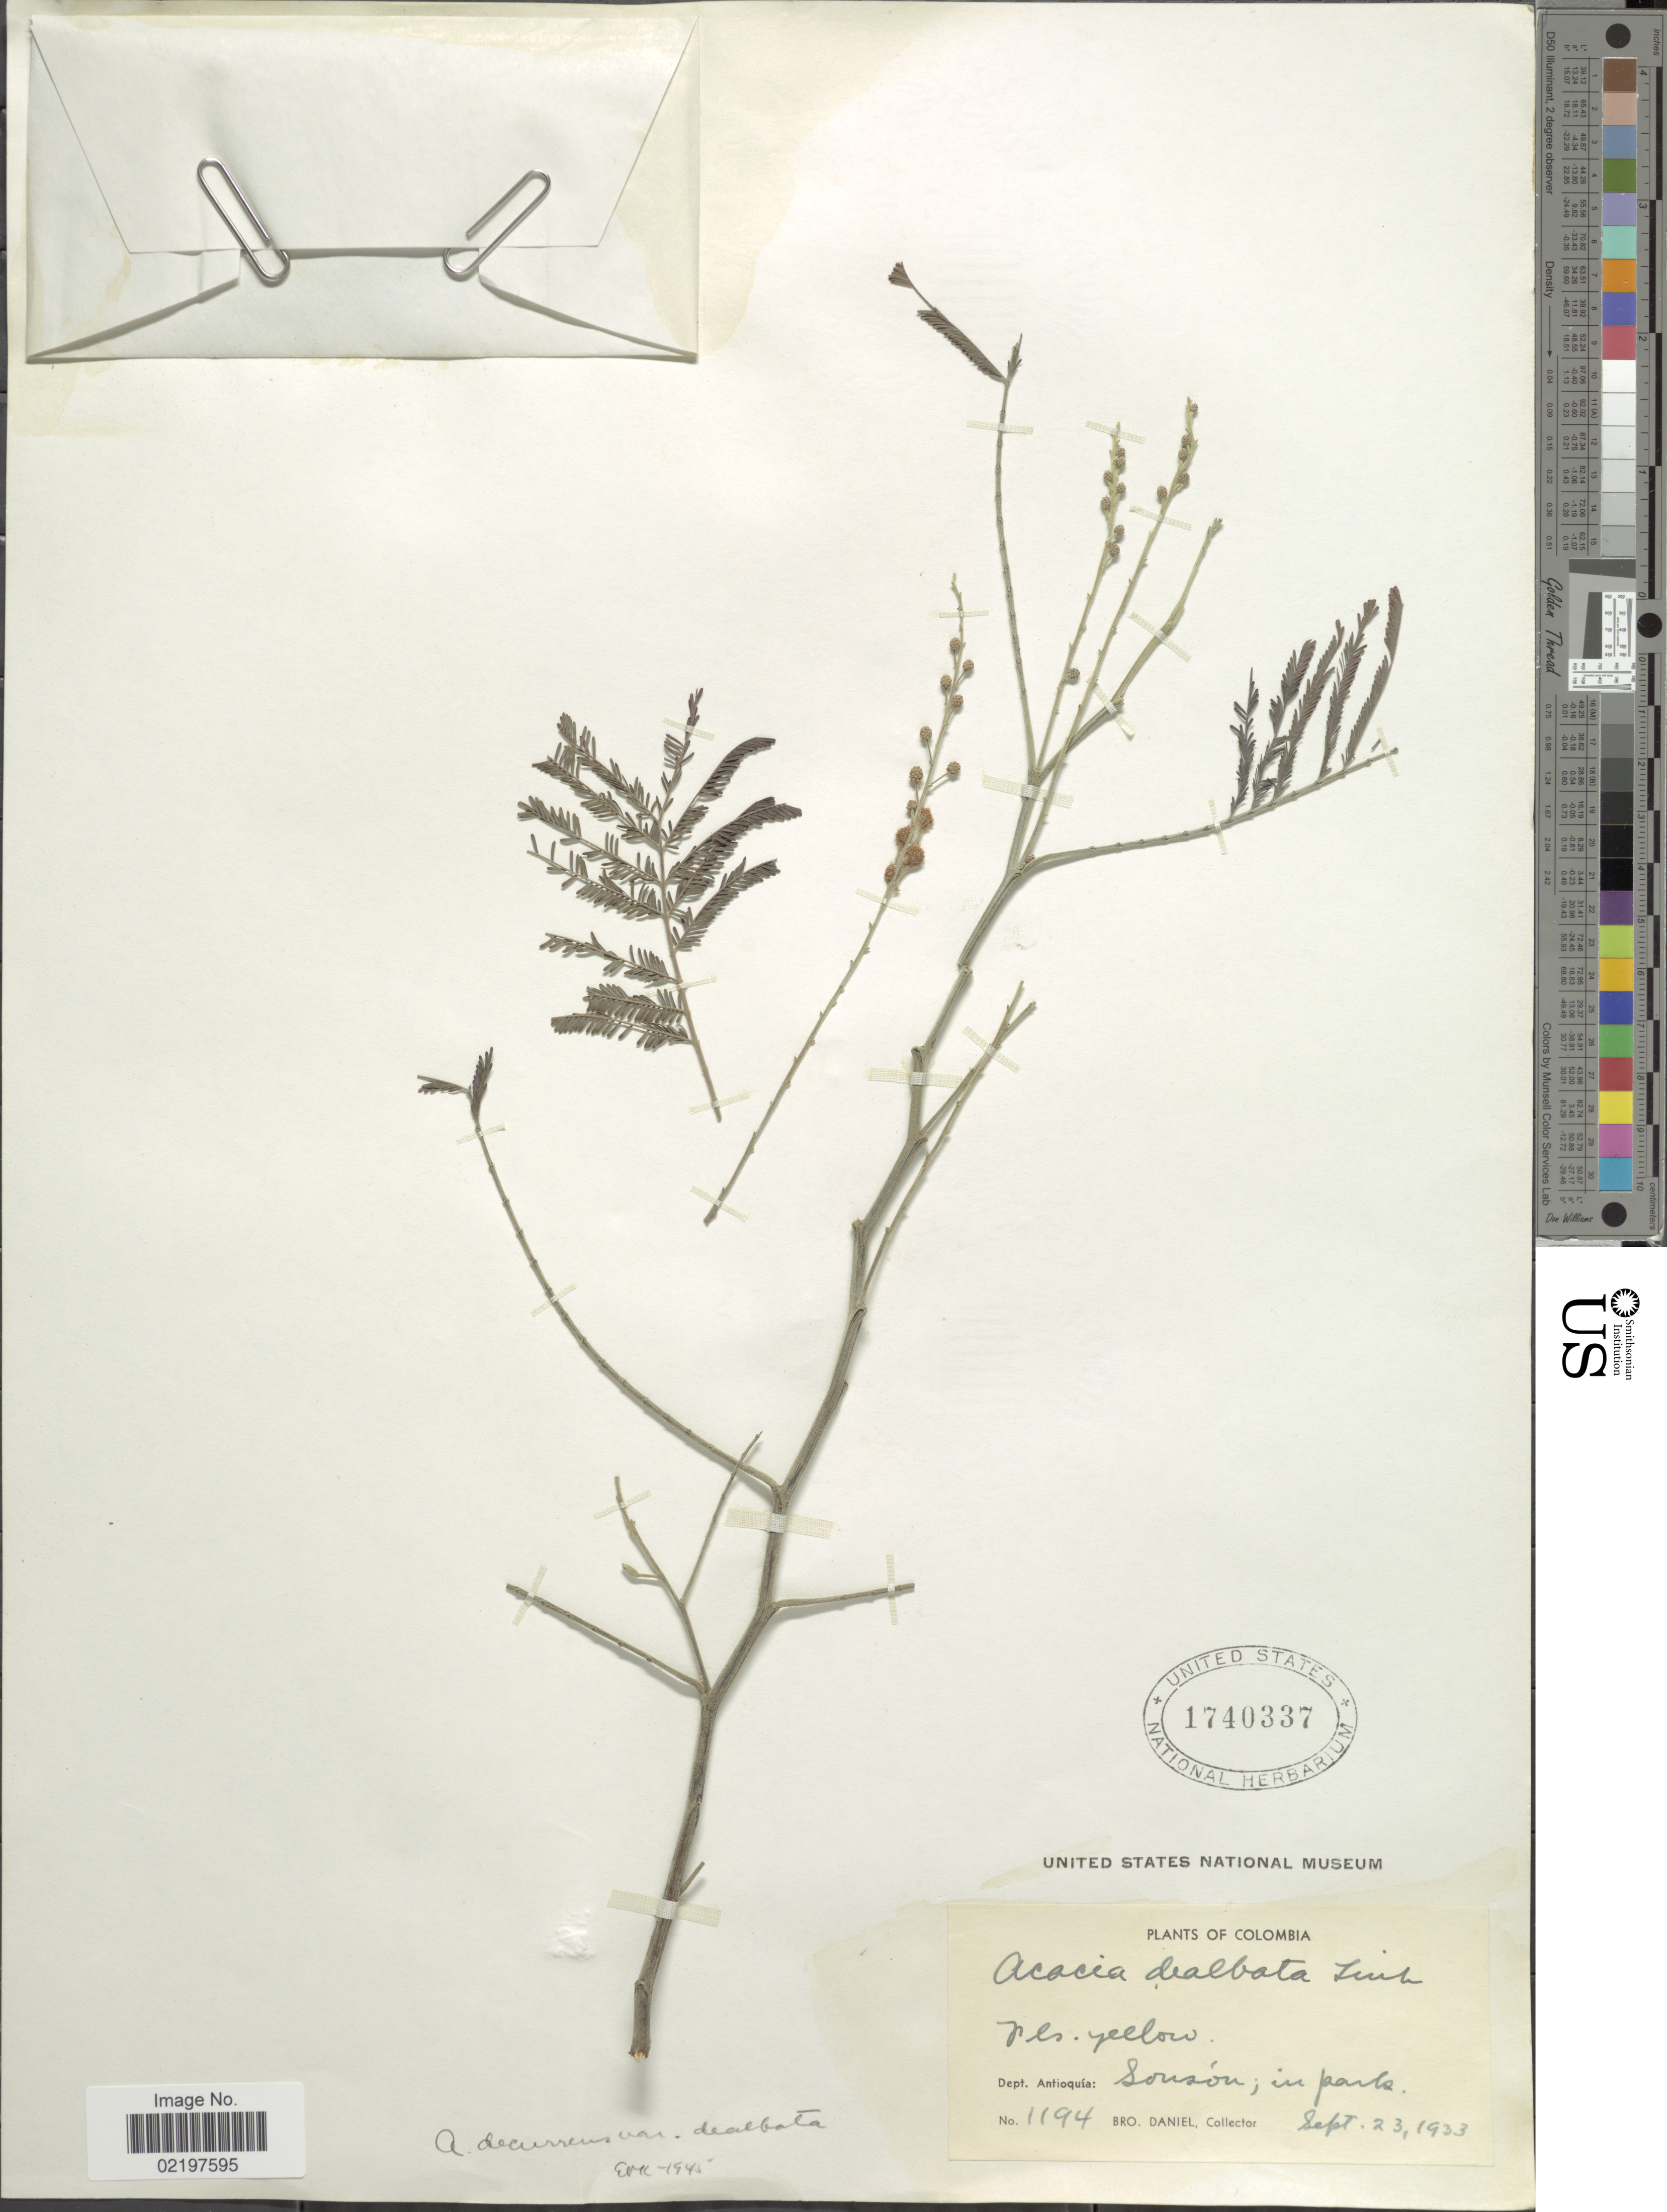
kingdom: Plantae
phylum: Tracheophyta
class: Magnoliopsida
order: Fabales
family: Fabaceae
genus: Acacia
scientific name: Acacia decurrens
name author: (J.C. Wendl.) Willd.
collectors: Bro. Daniel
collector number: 1194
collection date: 1933-09-23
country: Colombia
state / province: Antioquia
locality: Sonsón, in park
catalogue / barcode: US 1740337